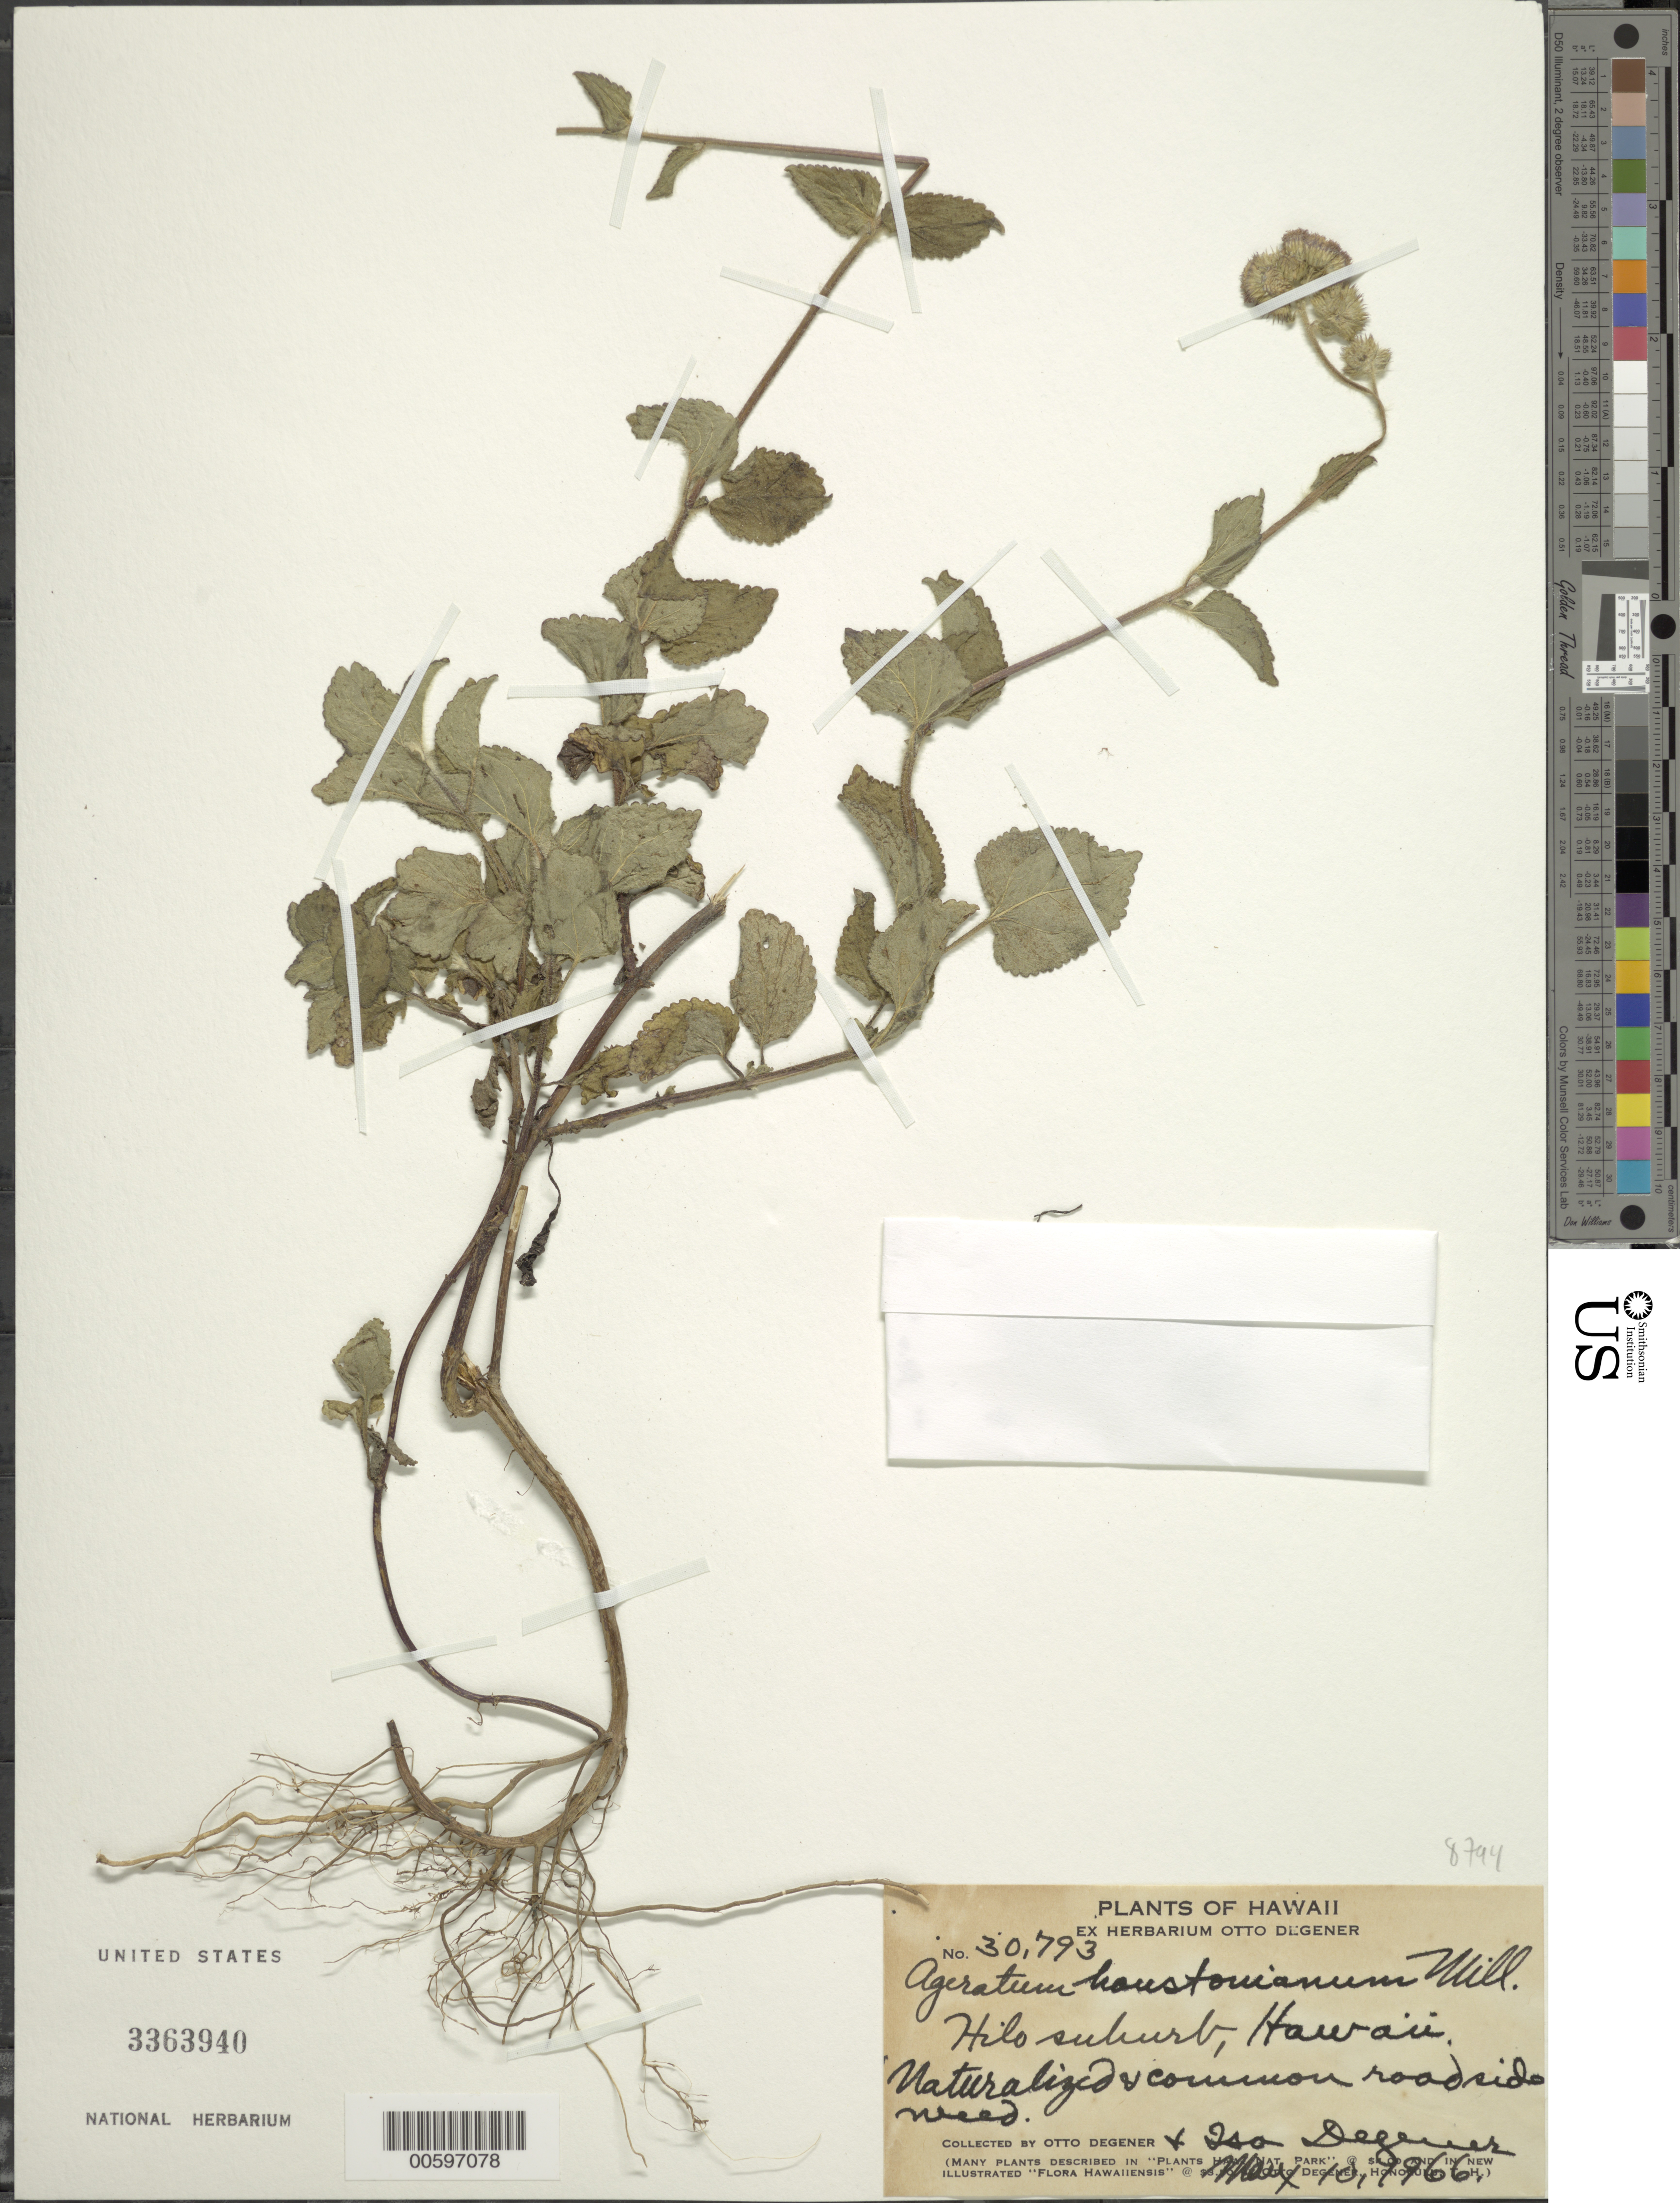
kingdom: Plantae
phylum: Tracheophyta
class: Magnoliopsida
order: Asterales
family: Asteraceae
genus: Ageratum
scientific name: Ageratum houstonianum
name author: Mill.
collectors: O. Degener & I. Degener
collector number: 30793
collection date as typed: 10 May 1966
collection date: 1966-05-10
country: United States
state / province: Hawaii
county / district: Hawaii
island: Hawaii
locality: Hilo suburb.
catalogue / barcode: US 3363940